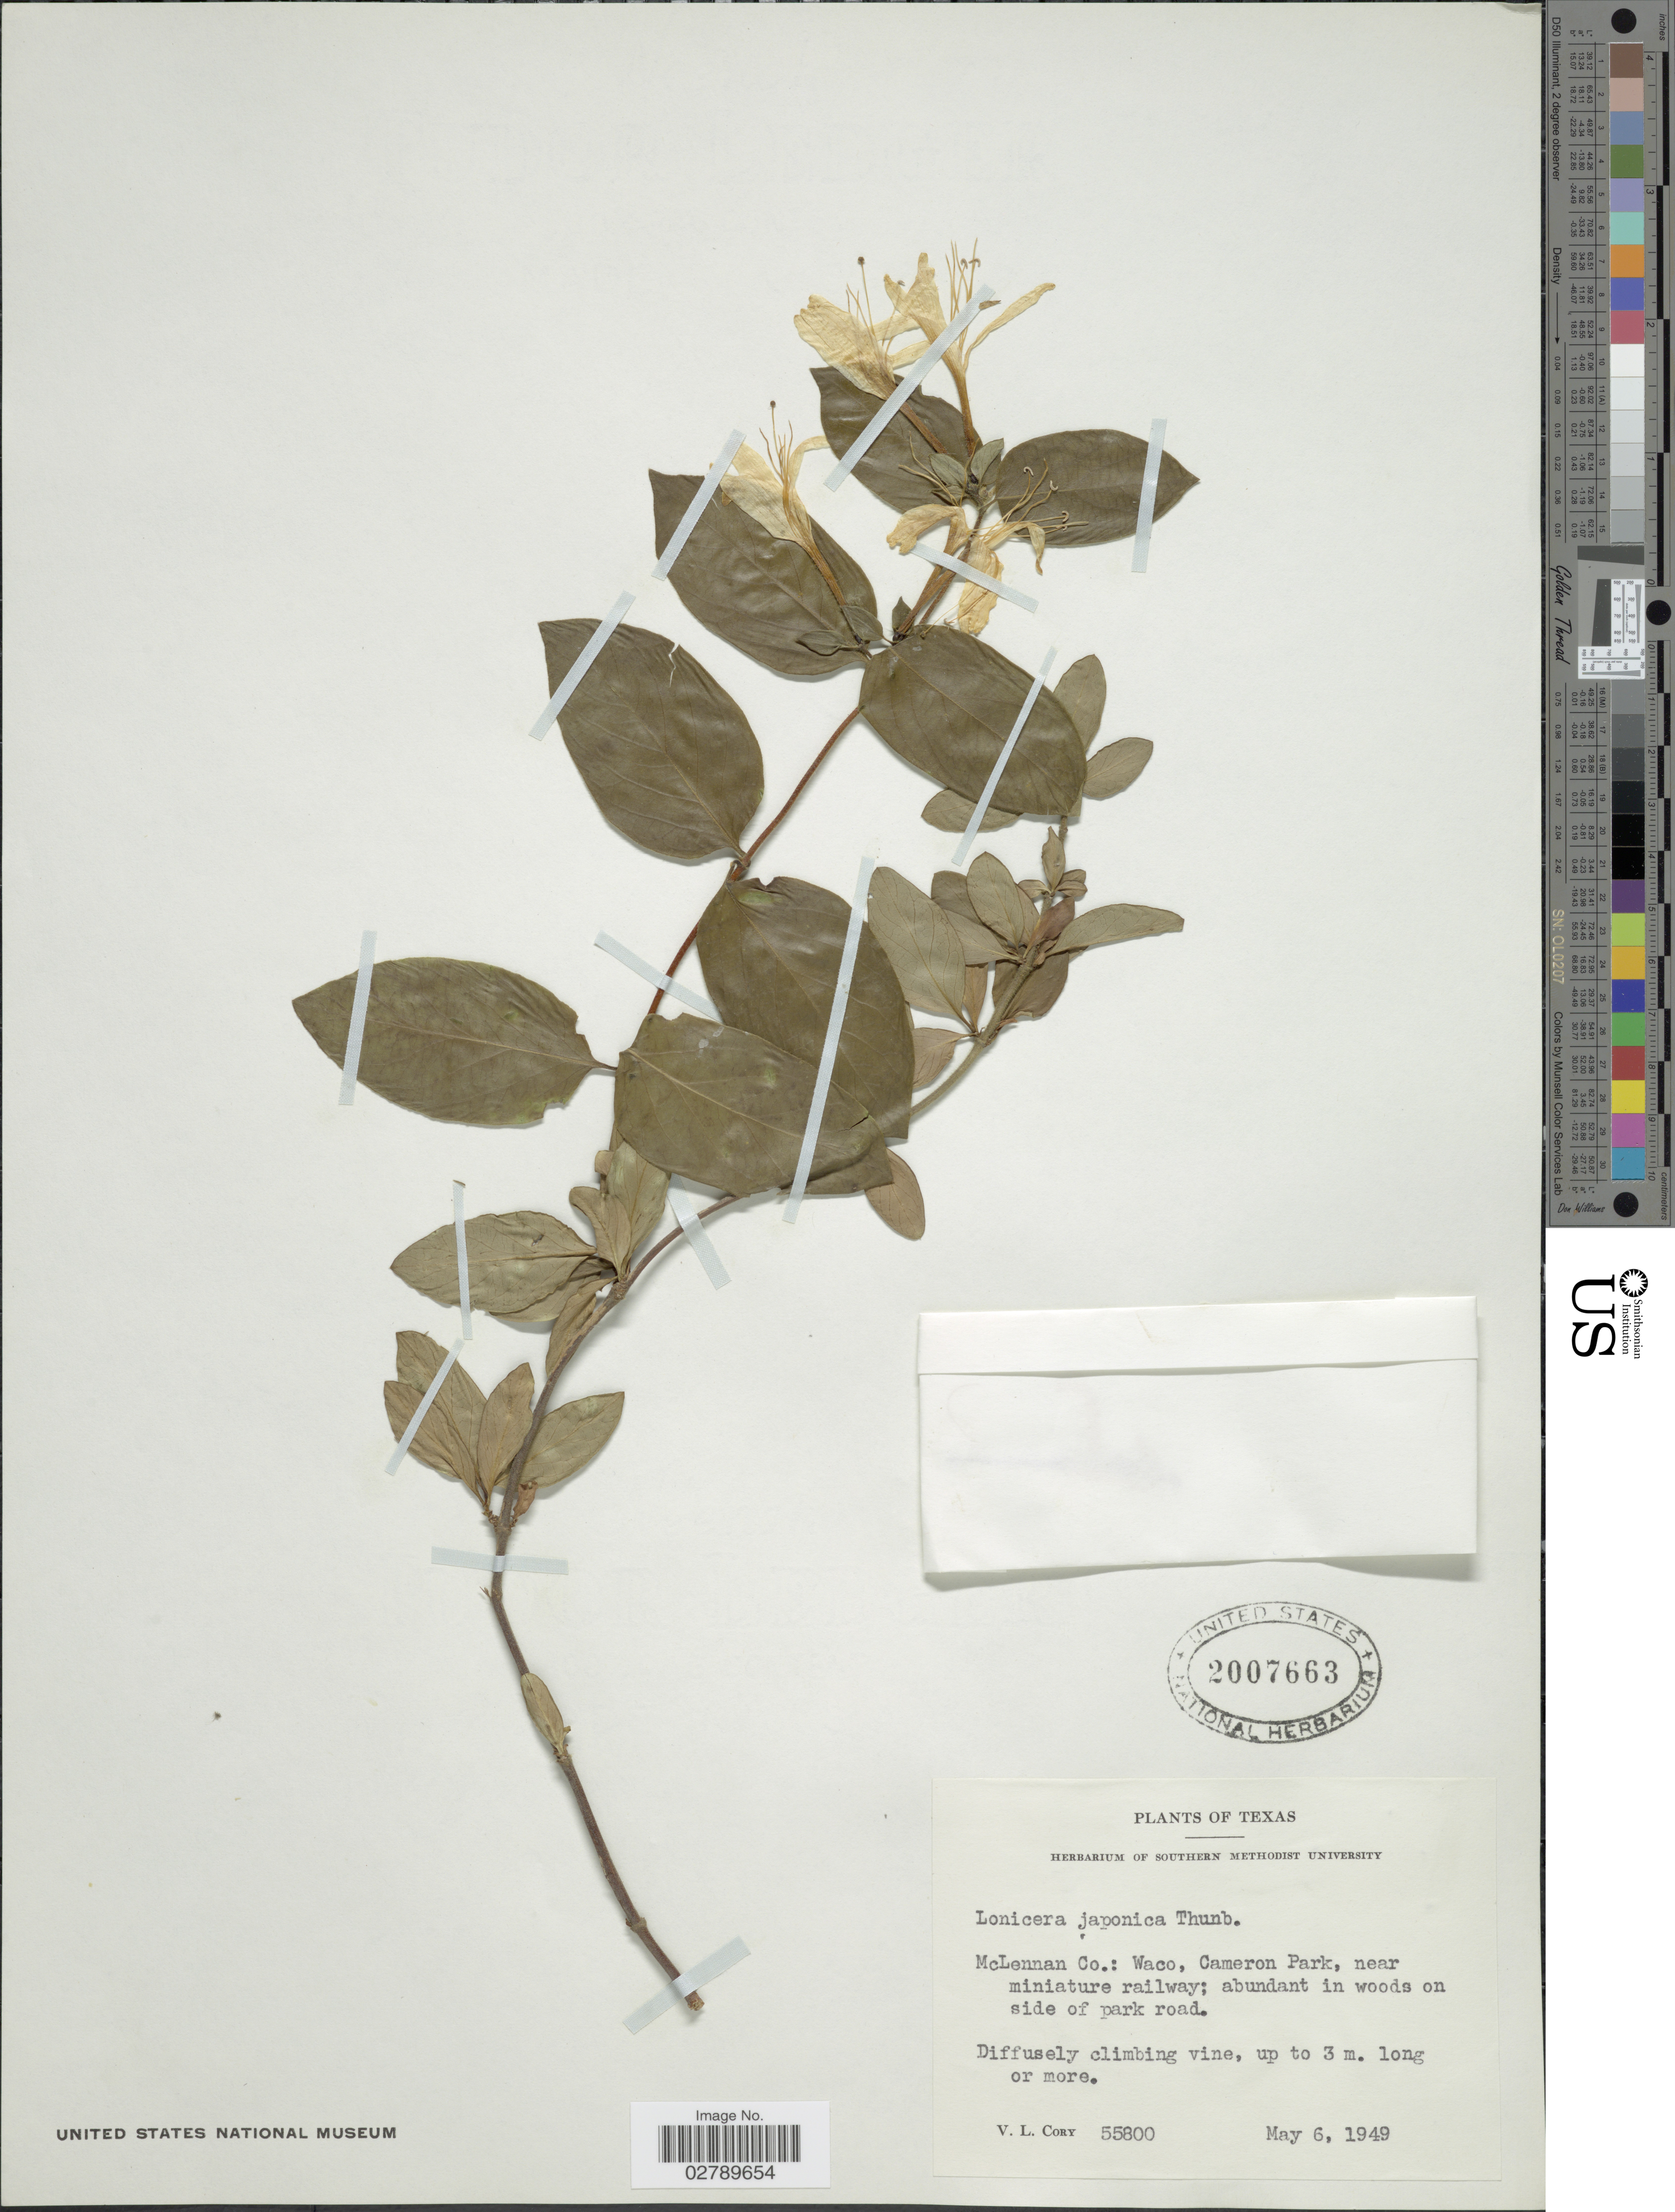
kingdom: Plantae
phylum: Tracheophyta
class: Magnoliopsida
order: Dipsacales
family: Caprifoliaceae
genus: Lonicera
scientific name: Lonicera japonica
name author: Thunb.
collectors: V. Cory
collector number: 55800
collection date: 1949-05-06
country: United States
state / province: Texas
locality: McLennan Co.: Waco, Cameron Park, near miniature railway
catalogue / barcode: US 2007663